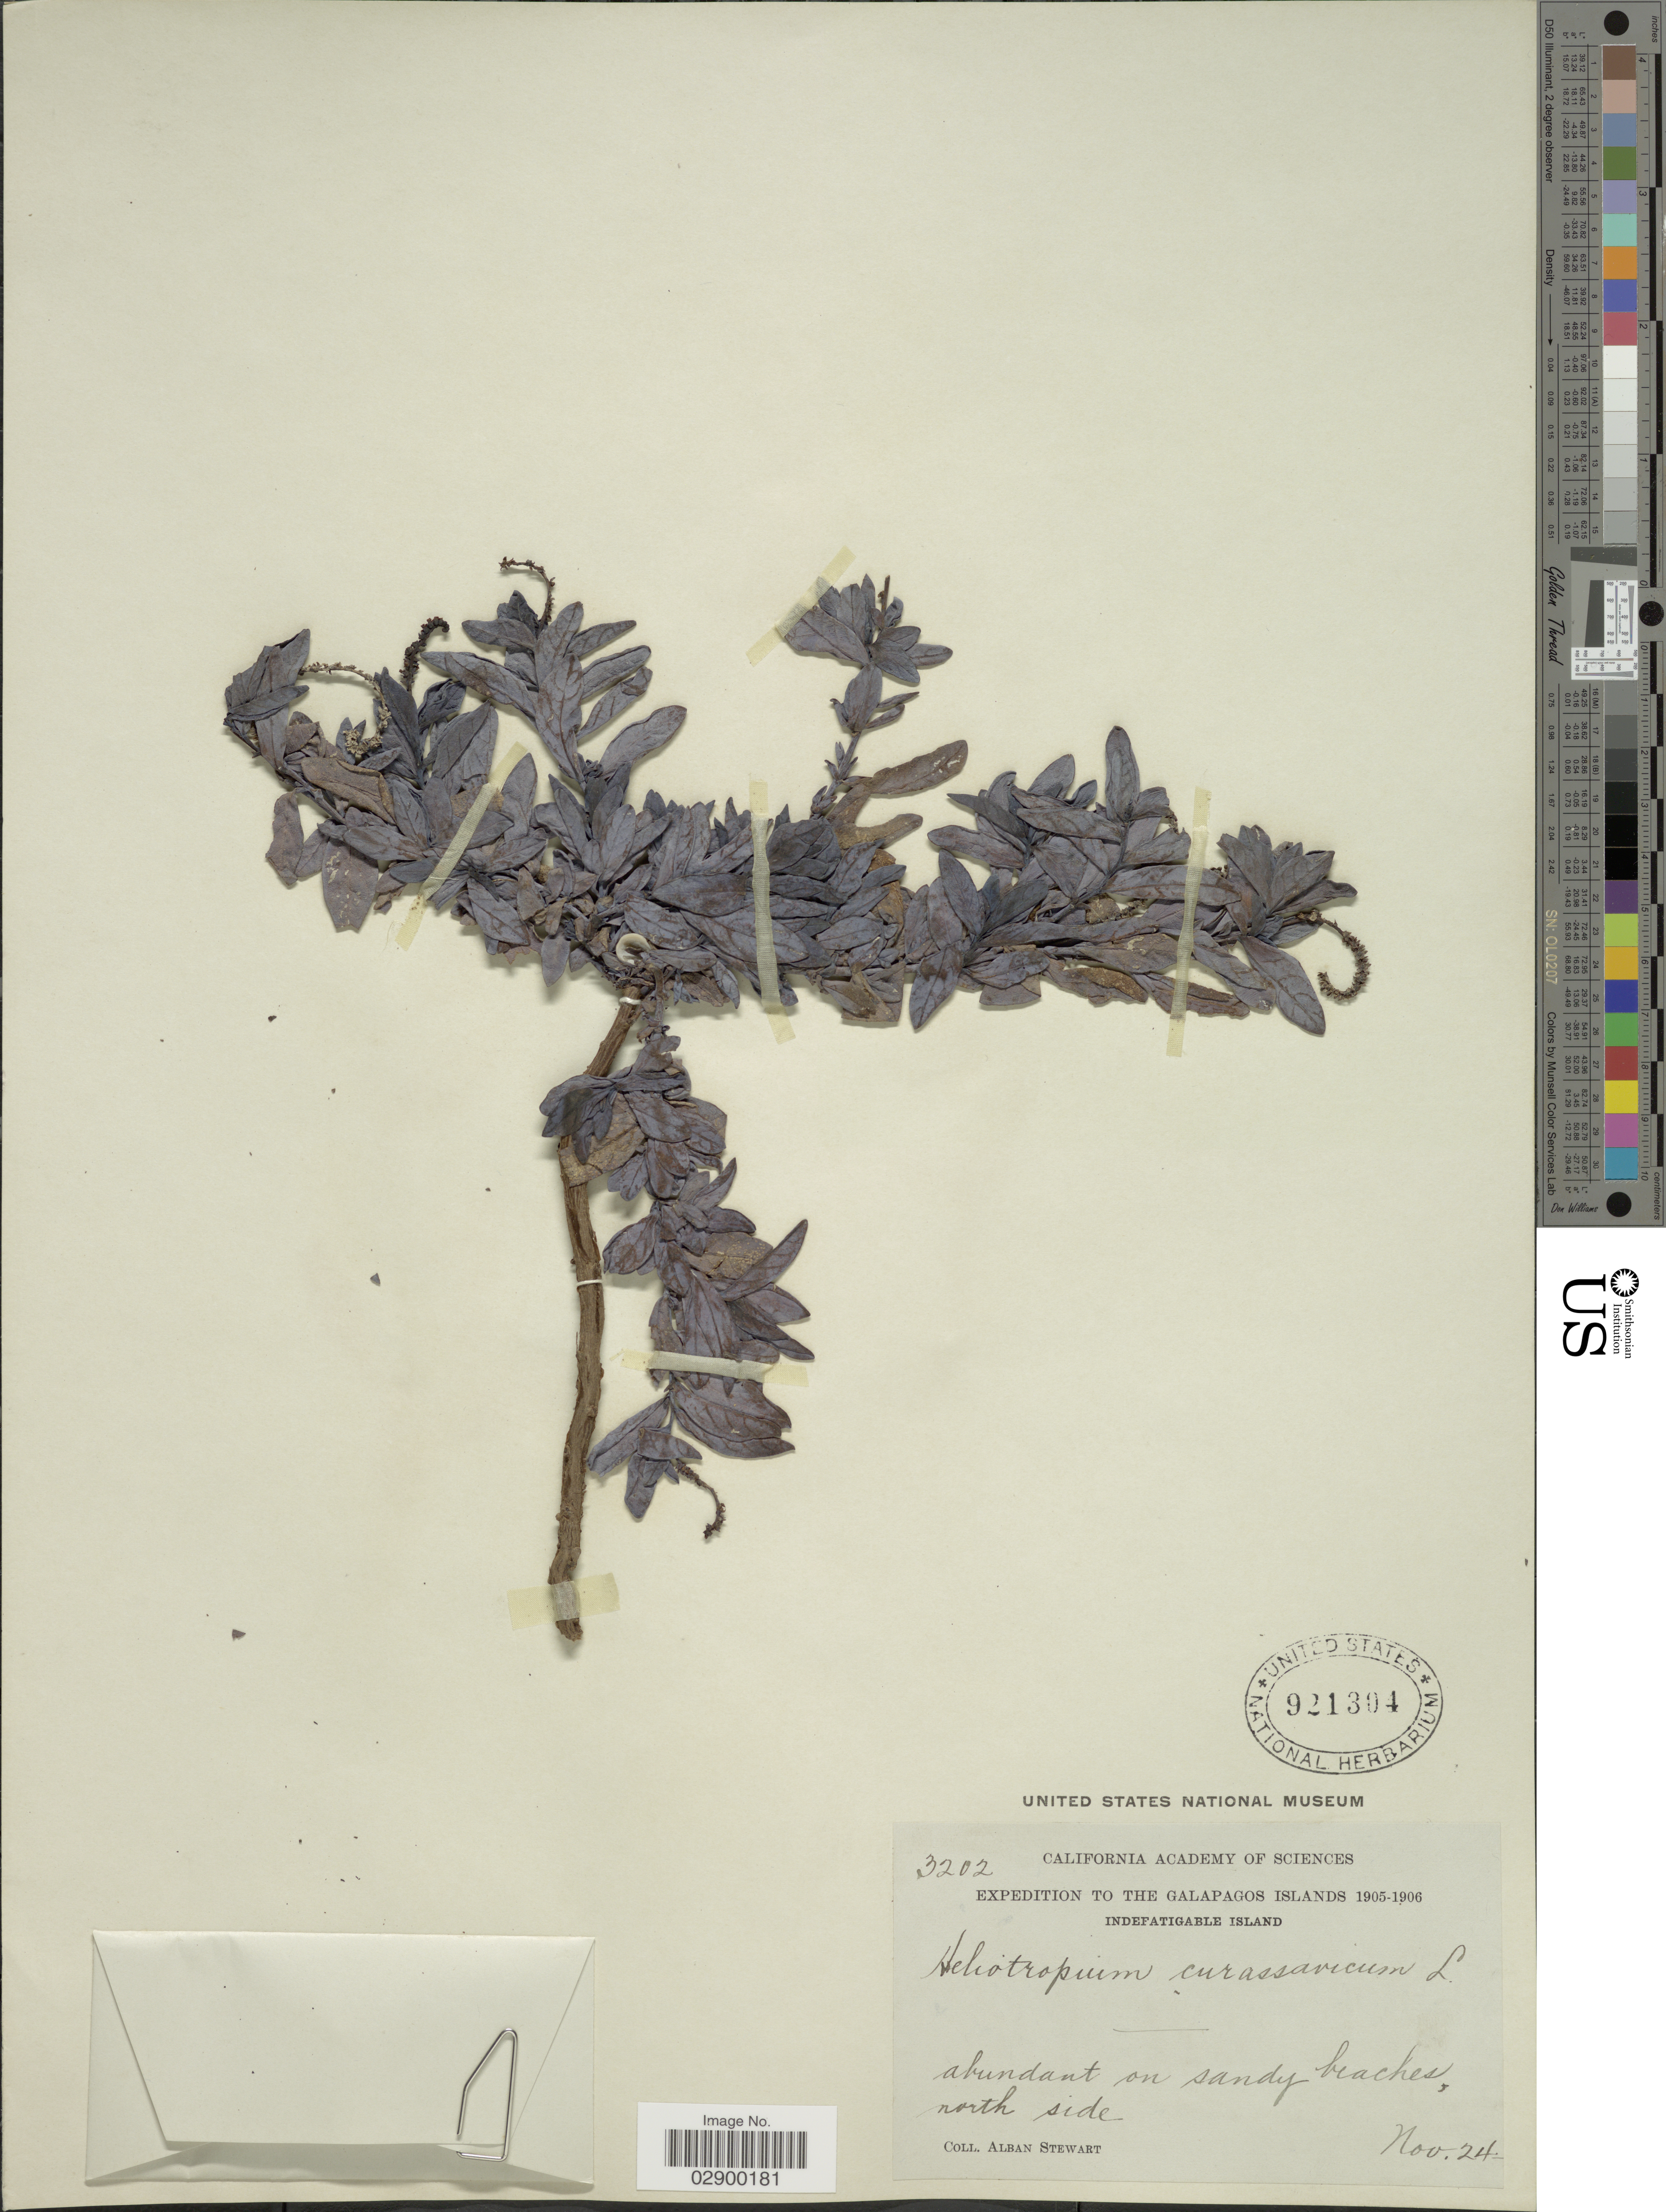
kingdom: Plantae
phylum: Tracheophyta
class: Magnoliopsida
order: Boraginales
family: Heliotropiaceae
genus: Heliotropium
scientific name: Heliotropium curassavicum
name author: L.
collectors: A. Stewart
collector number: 3202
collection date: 1905-11-24/1906-11-24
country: Ecuador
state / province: Colón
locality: The Galapagos Islands, Indefatigable Island, abundant on sandy beaches north side.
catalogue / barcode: US 921304